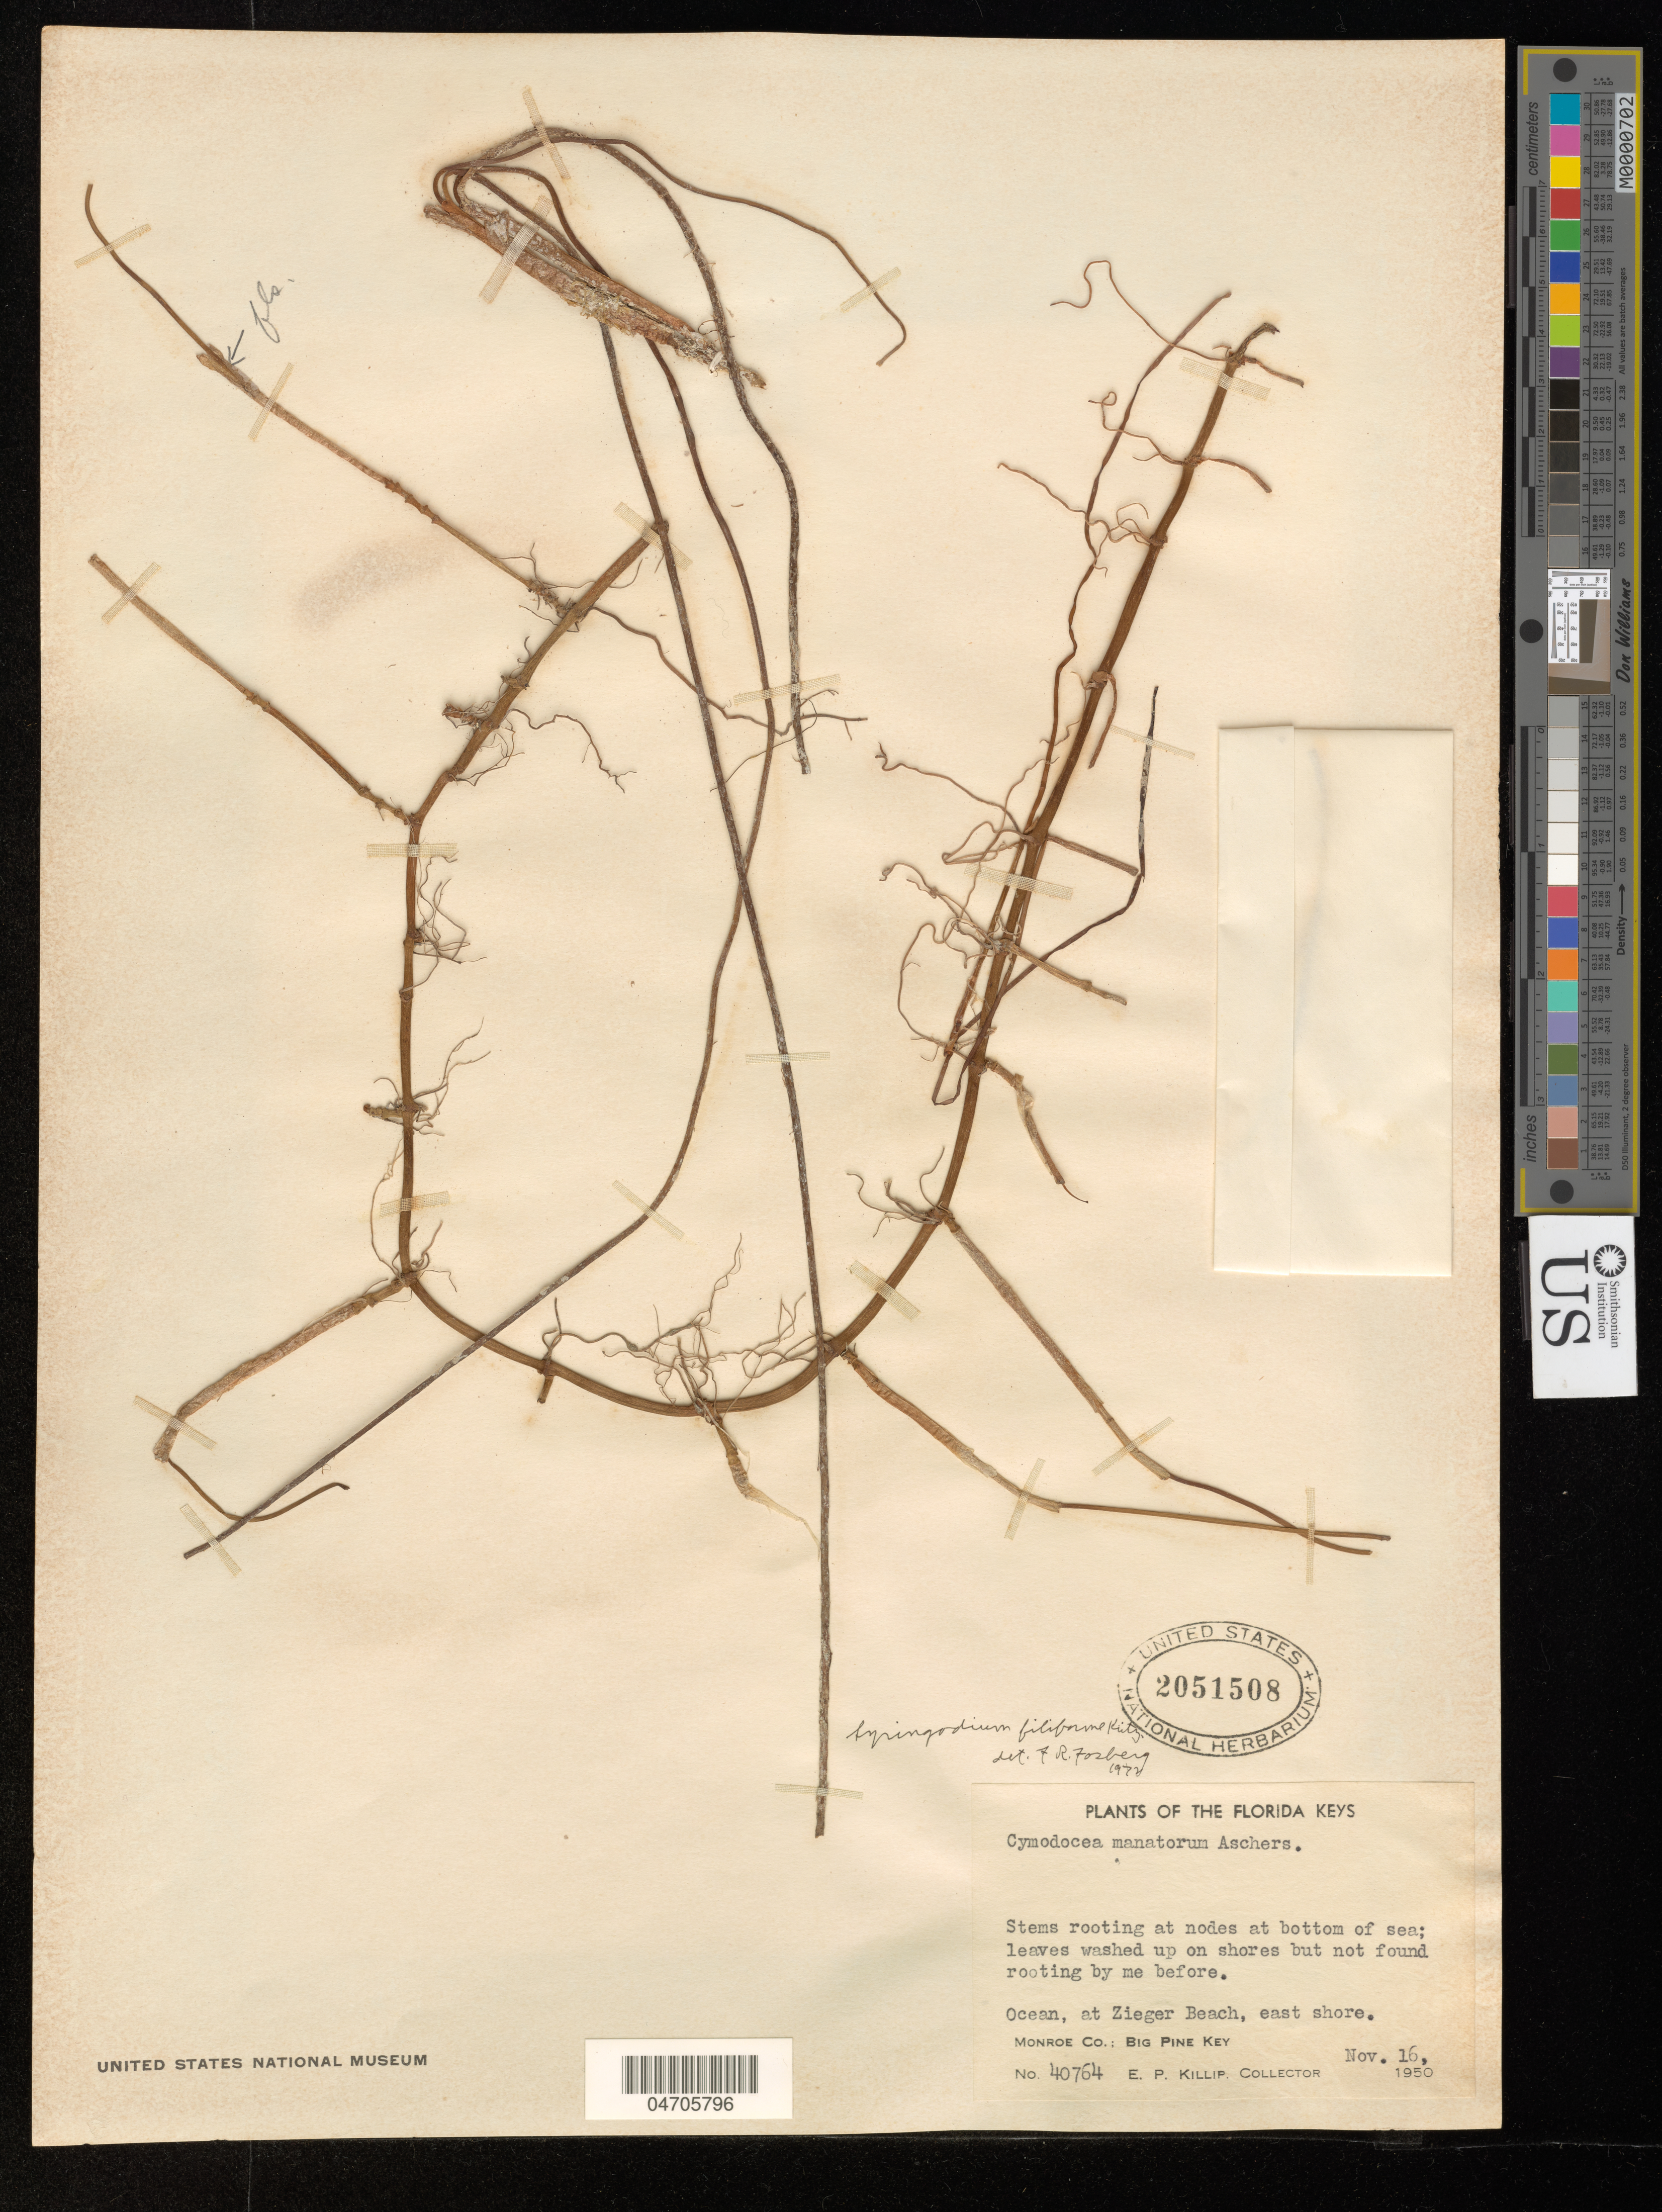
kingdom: Plantae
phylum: Tracheophyta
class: Liliopsida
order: Alismatales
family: Cymodoceaceae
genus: Syringodium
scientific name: Syringodium filiforme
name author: Kütz.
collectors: E. P. Killip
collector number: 40764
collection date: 1950-11-16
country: United States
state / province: Florida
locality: The Florida Keys. Ocean, at Zieger Beach, east shore. Monroe Co.: Big Pine Key.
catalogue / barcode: US 2051508